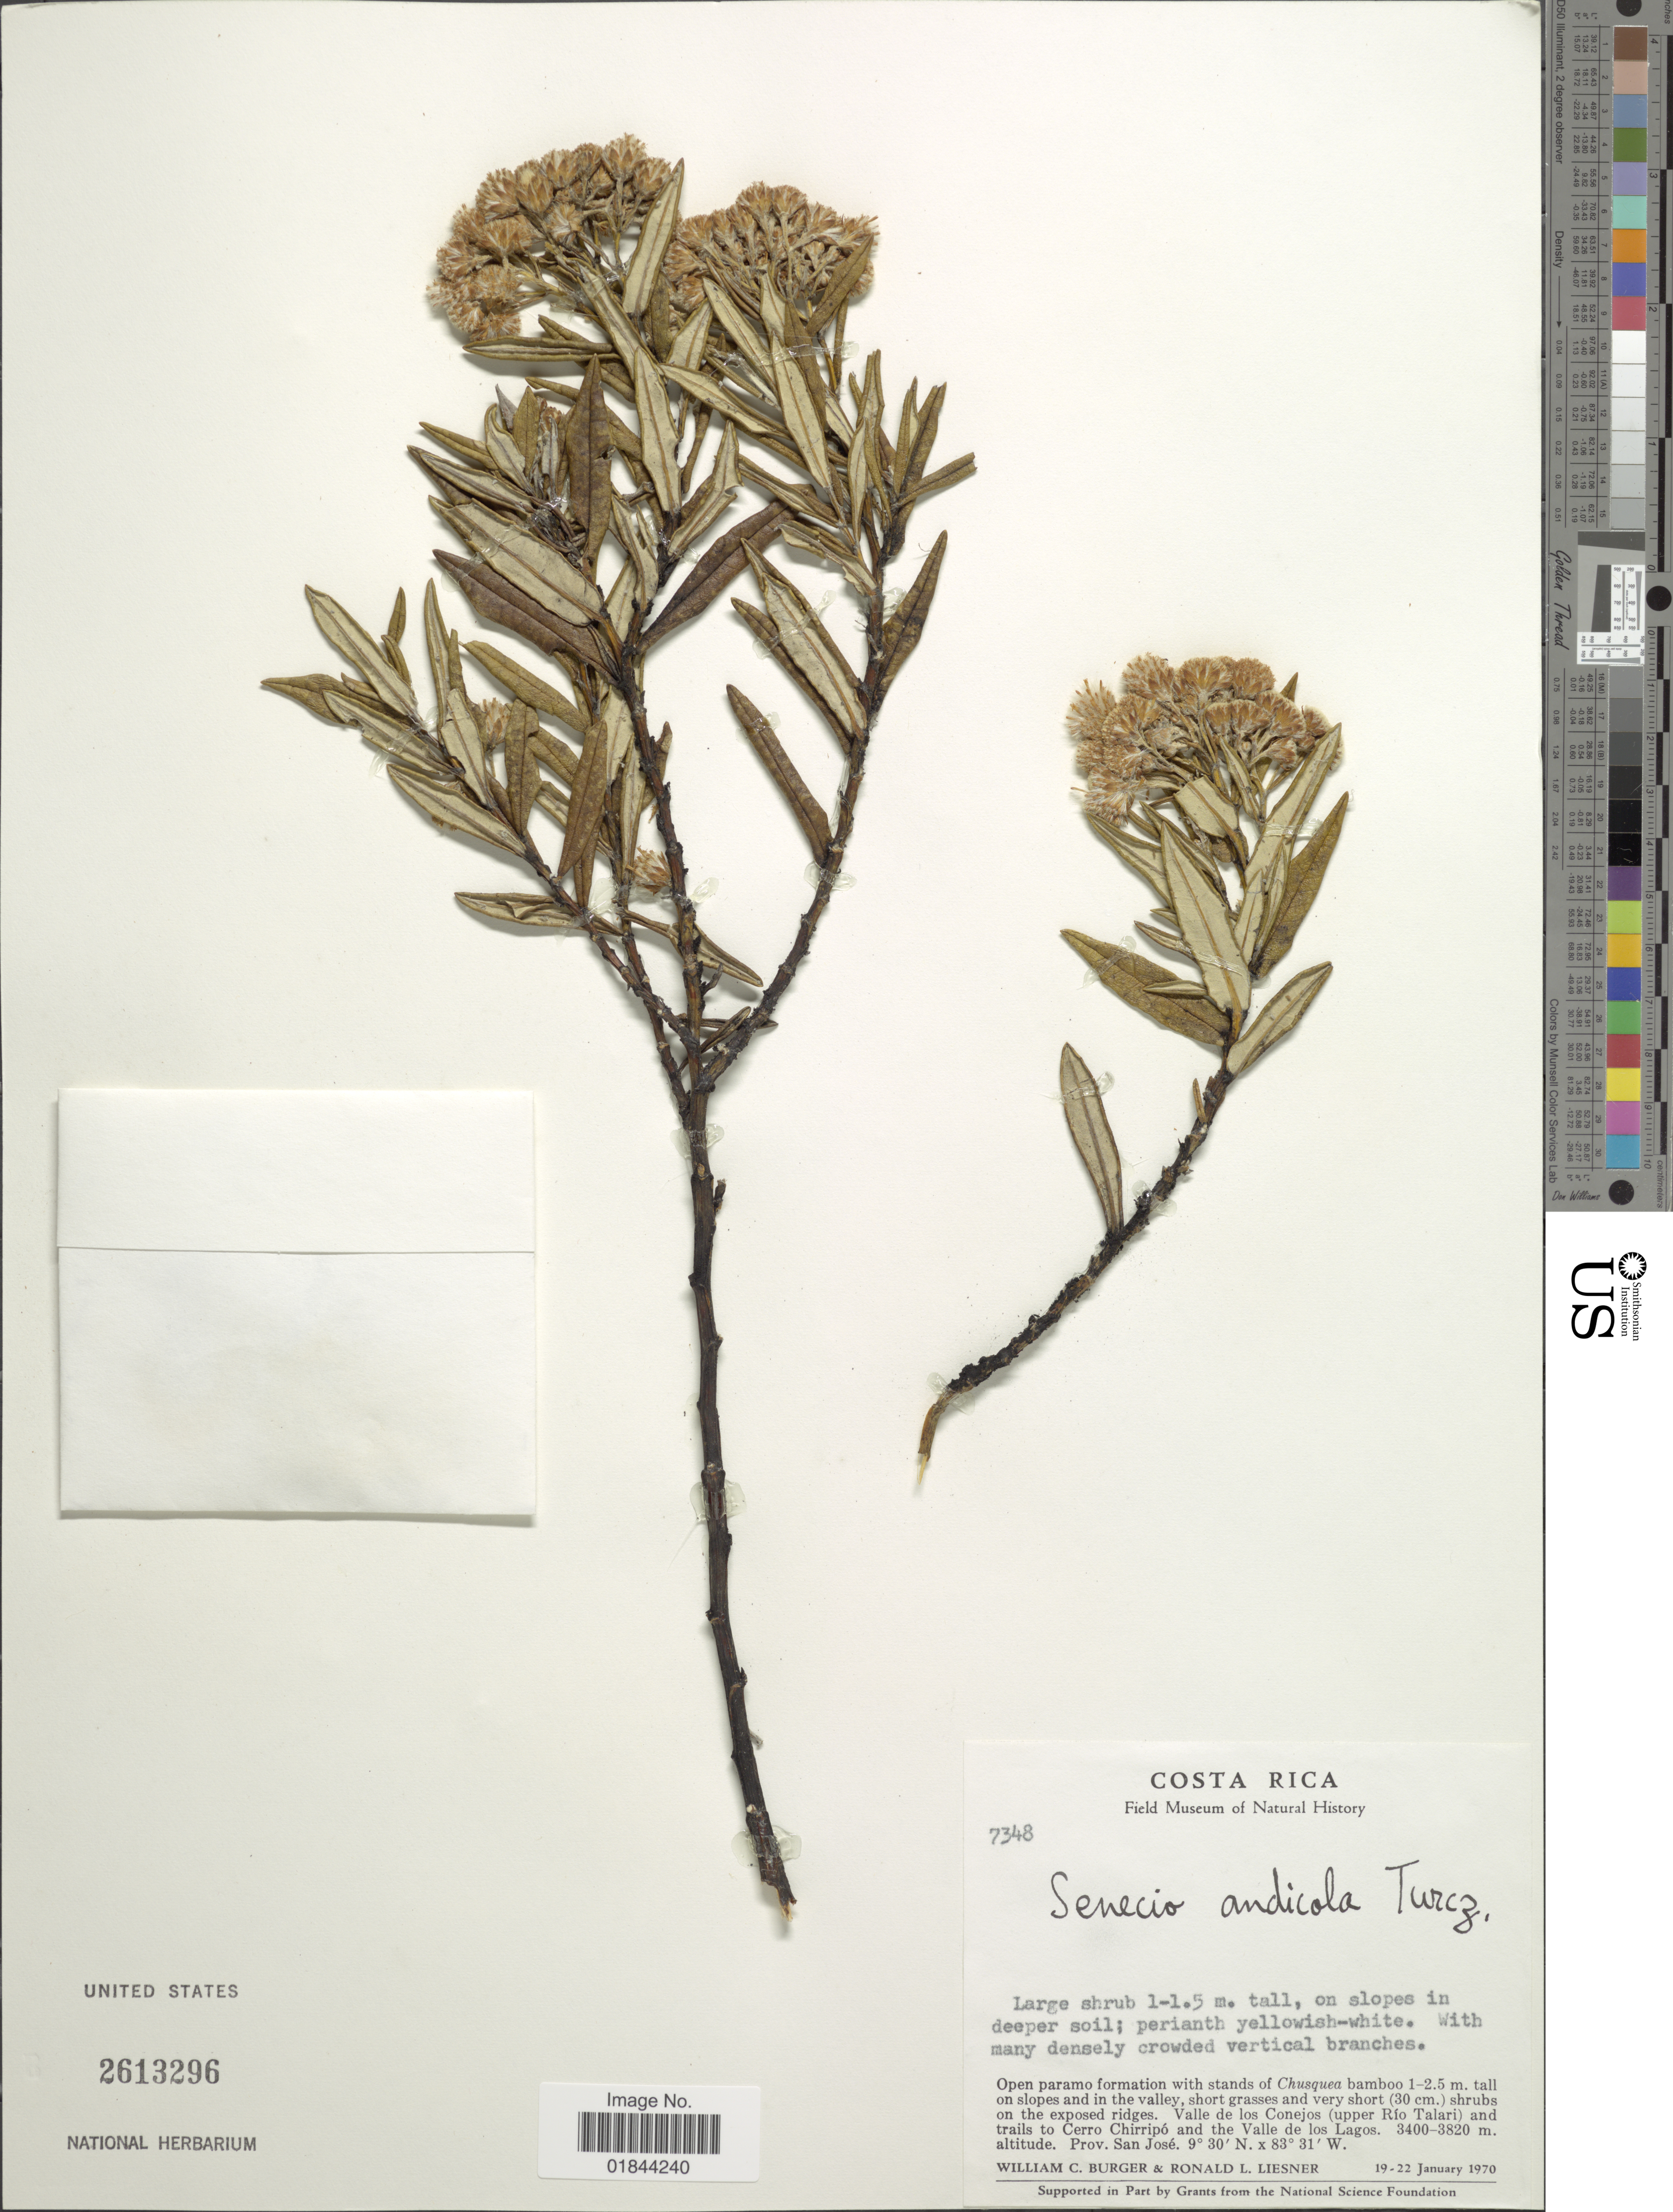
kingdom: Plantae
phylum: Tracheophyta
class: Magnoliopsida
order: Asterales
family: Asteraceae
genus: Pentacalia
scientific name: Pentacalia andicola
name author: (Turcz.) Cuatrec.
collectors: W. Burger & R. L. Liesner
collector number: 7348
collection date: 1970-01-19/1970-01-22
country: Costa Rica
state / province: San José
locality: Valle de los Conejos (upper Rio Talari) and trails to Cerro Chirripo, and the Valle de los Lagos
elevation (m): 3400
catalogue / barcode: US 2613296